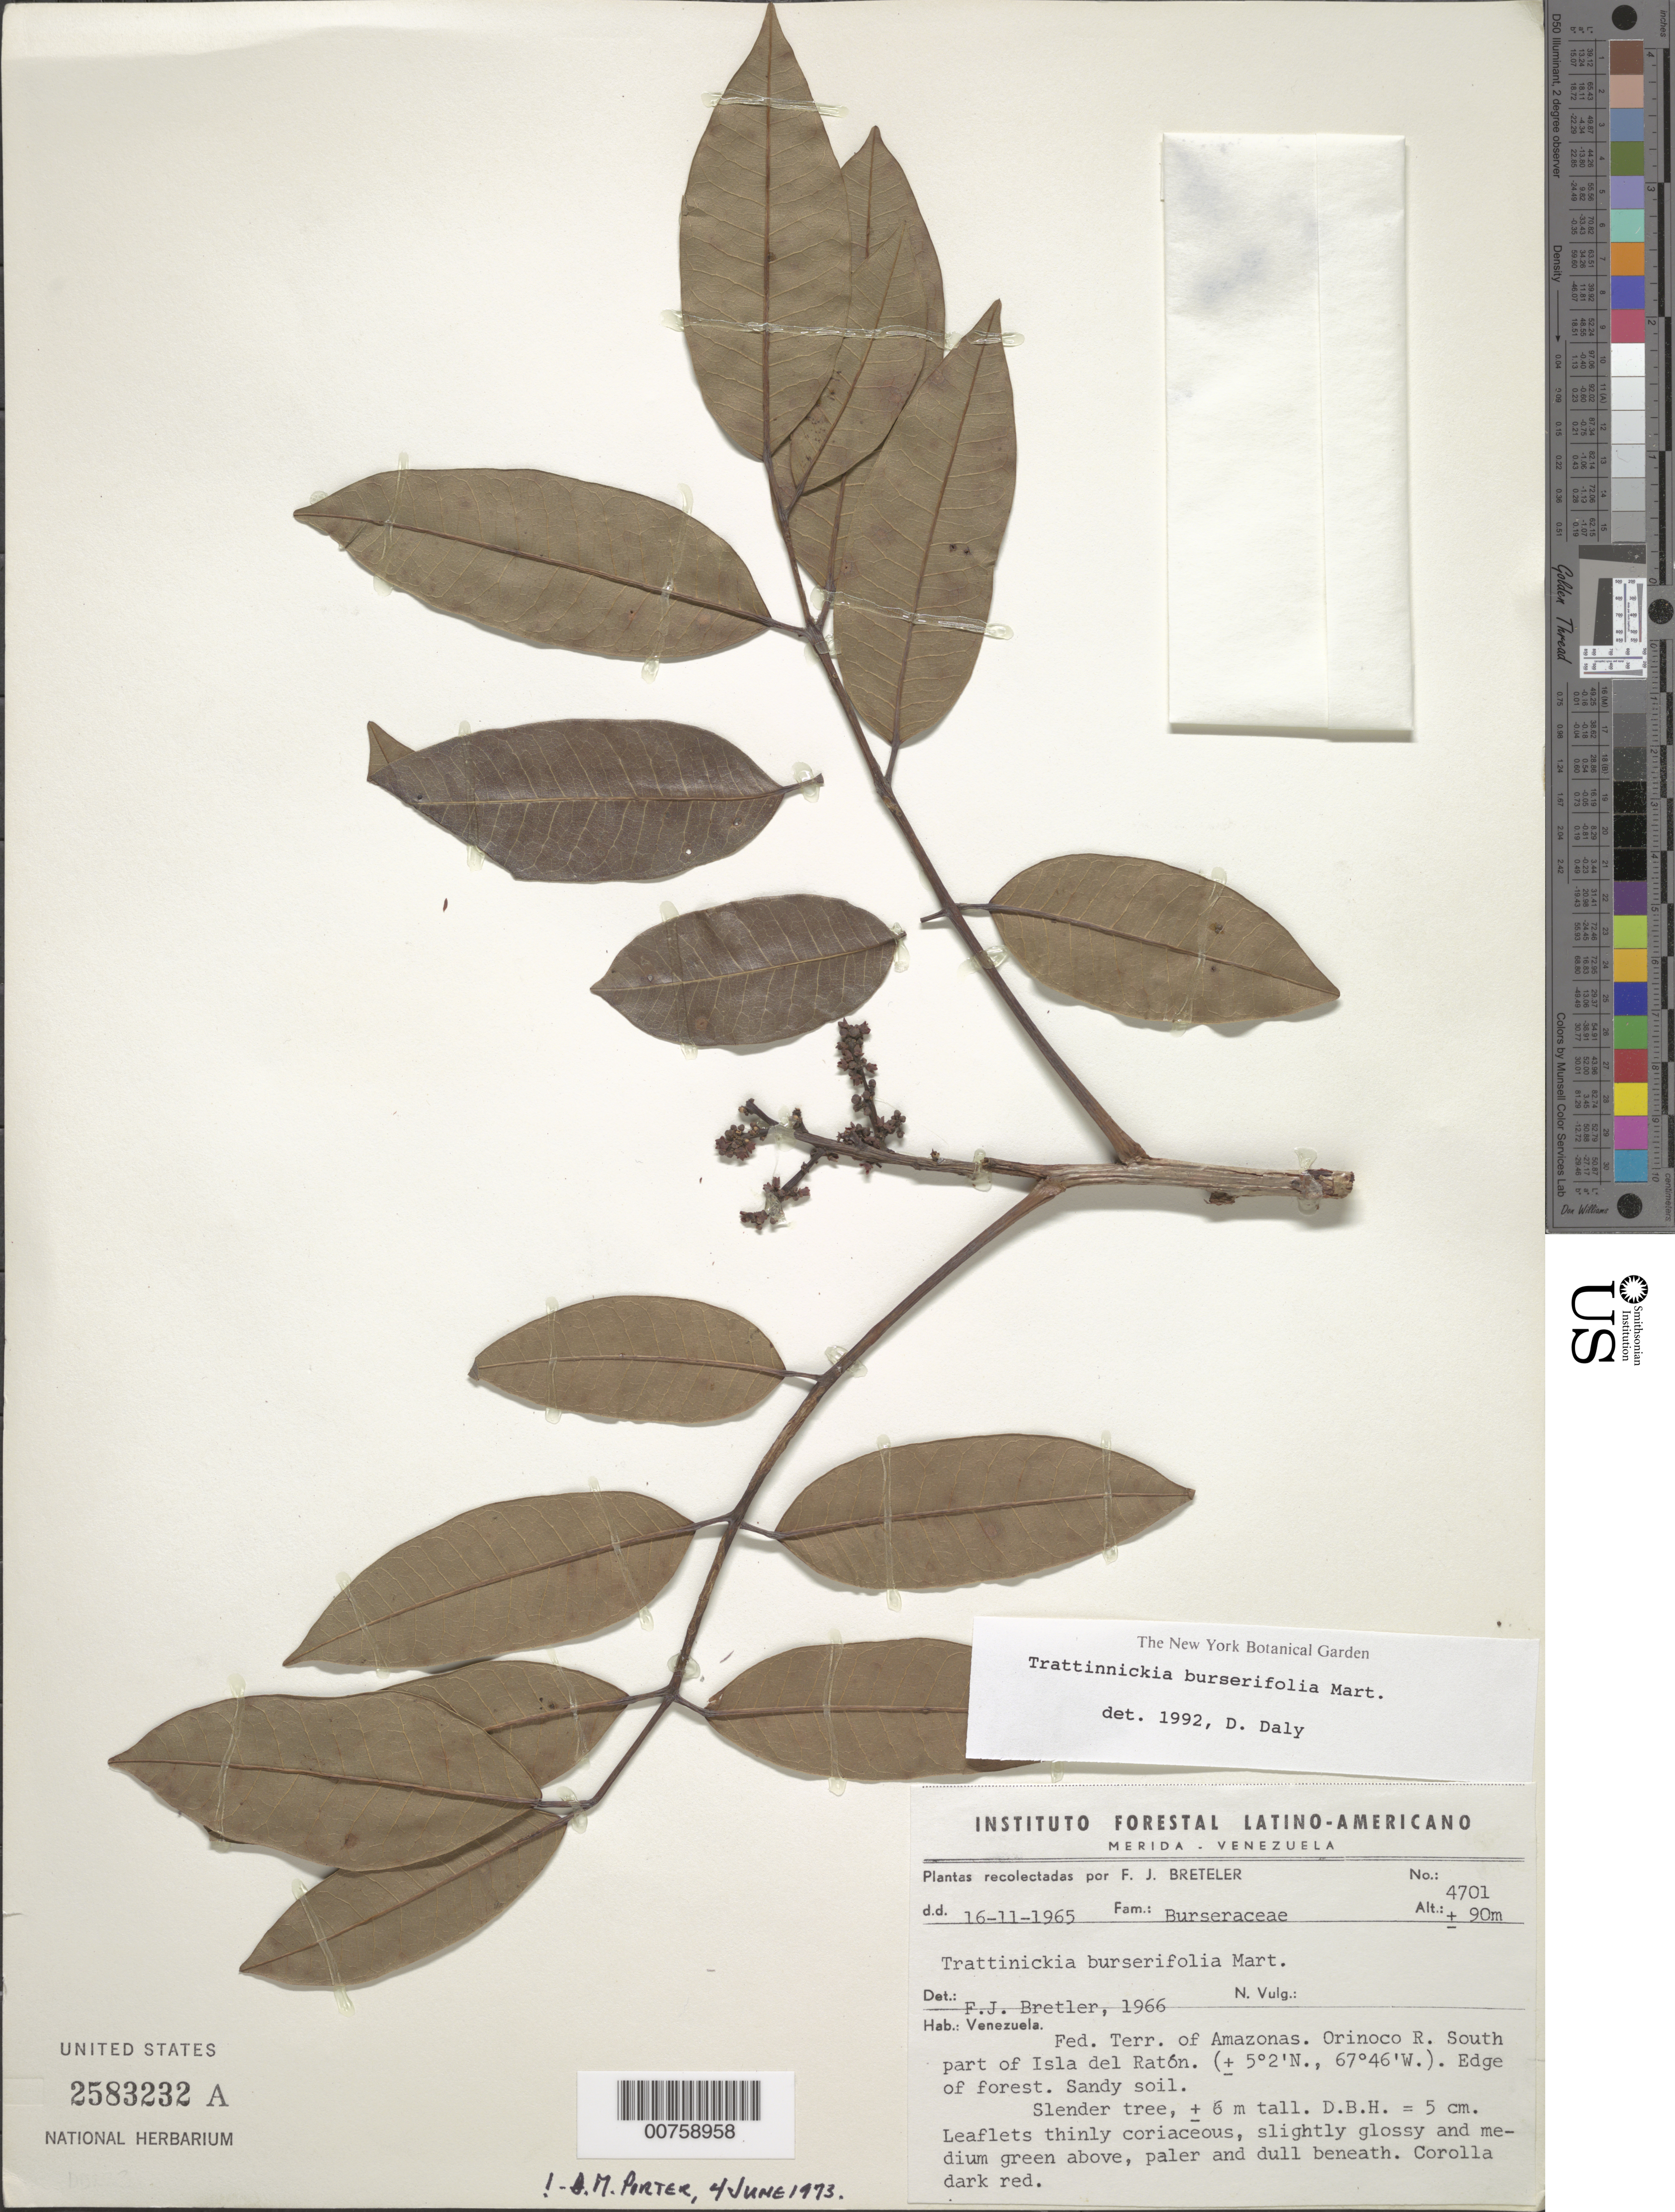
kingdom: Plantae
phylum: Tracheophyta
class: Magnoliopsida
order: Sapindales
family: Burseraceae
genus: Trattinnickia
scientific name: Trattinnickia burserifolia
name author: Mart.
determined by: Daly, D. C.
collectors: F. J. Breteler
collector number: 4701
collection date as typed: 16-Nov-65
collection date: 1965-11-16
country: Venezuela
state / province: Amazonas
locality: Orinoco R., southern part of Isla del Raton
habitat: Edge of forest, sandy soil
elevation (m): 90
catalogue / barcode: US 2583232A